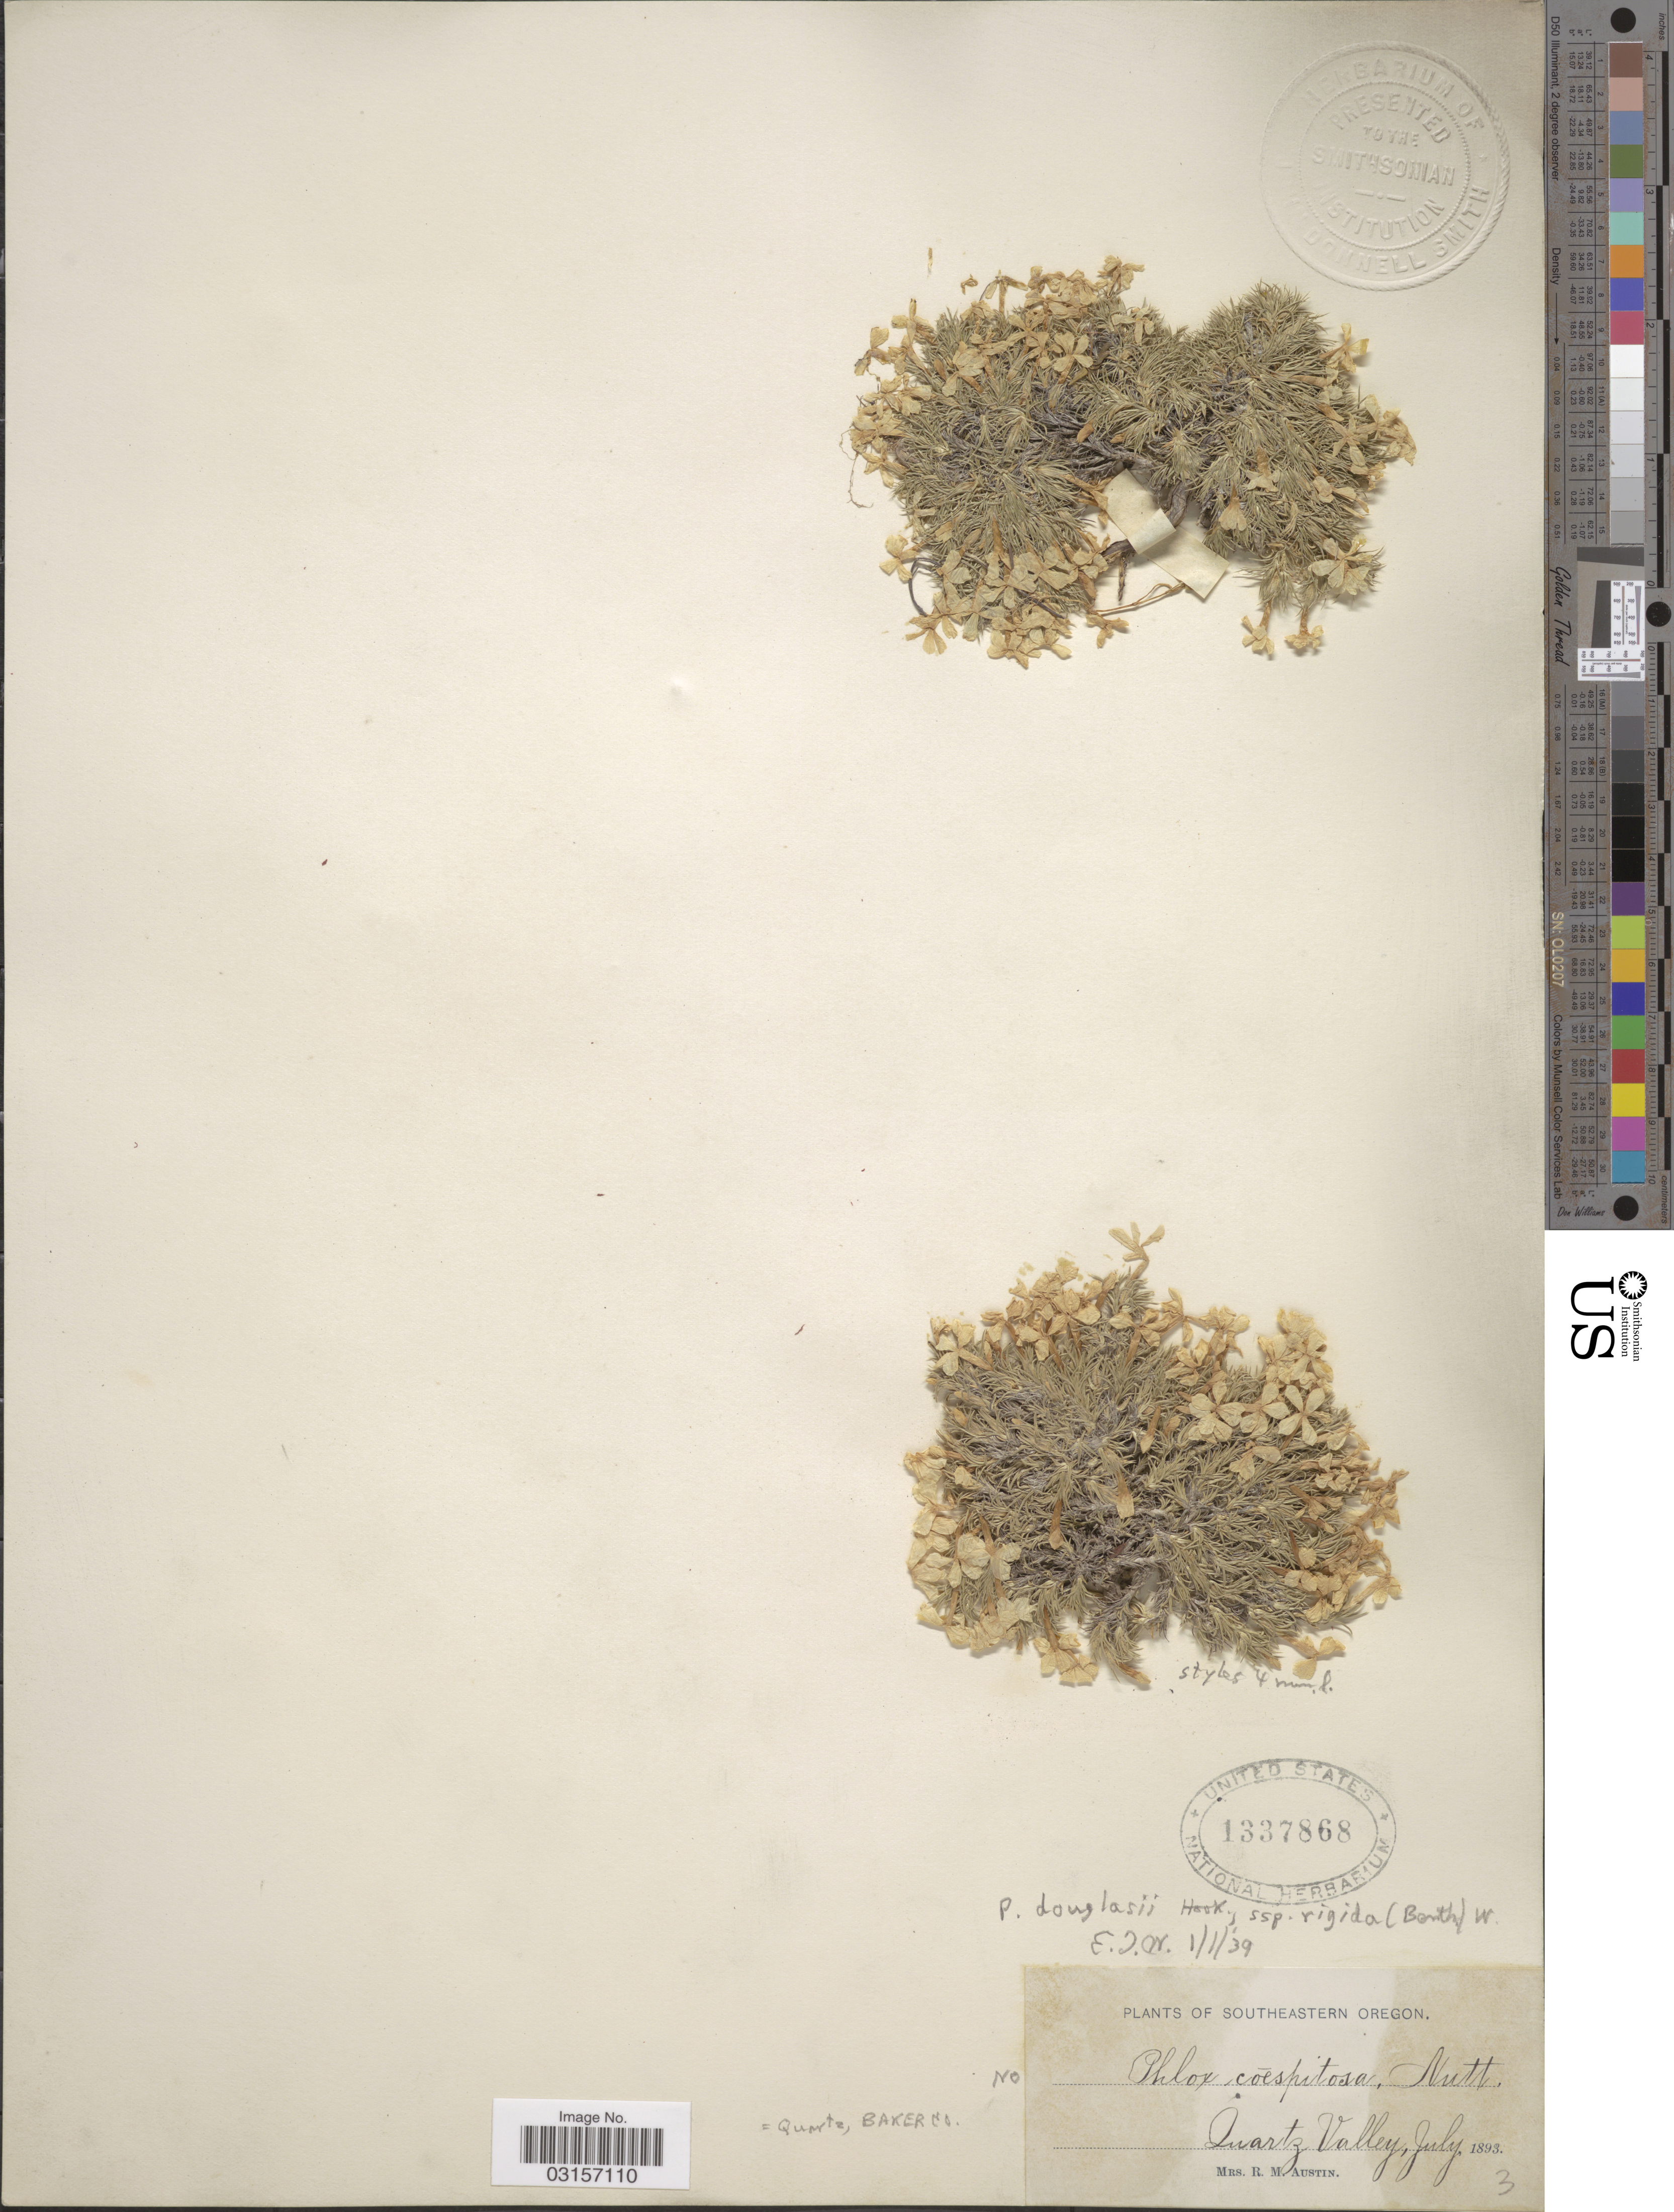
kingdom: Plantae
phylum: Tracheophyta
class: Magnoliopsida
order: Ericales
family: Polemoniaceae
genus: Phlox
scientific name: Phlox caespitosa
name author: Nutt.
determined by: Mayfield, M. H.; Ferguson, C. J.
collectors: R. Austin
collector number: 3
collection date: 1893-07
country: United States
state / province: Oregon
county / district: Baker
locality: Southeastern Oregon, Quartz Valley, Baker Co.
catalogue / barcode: US 1337868